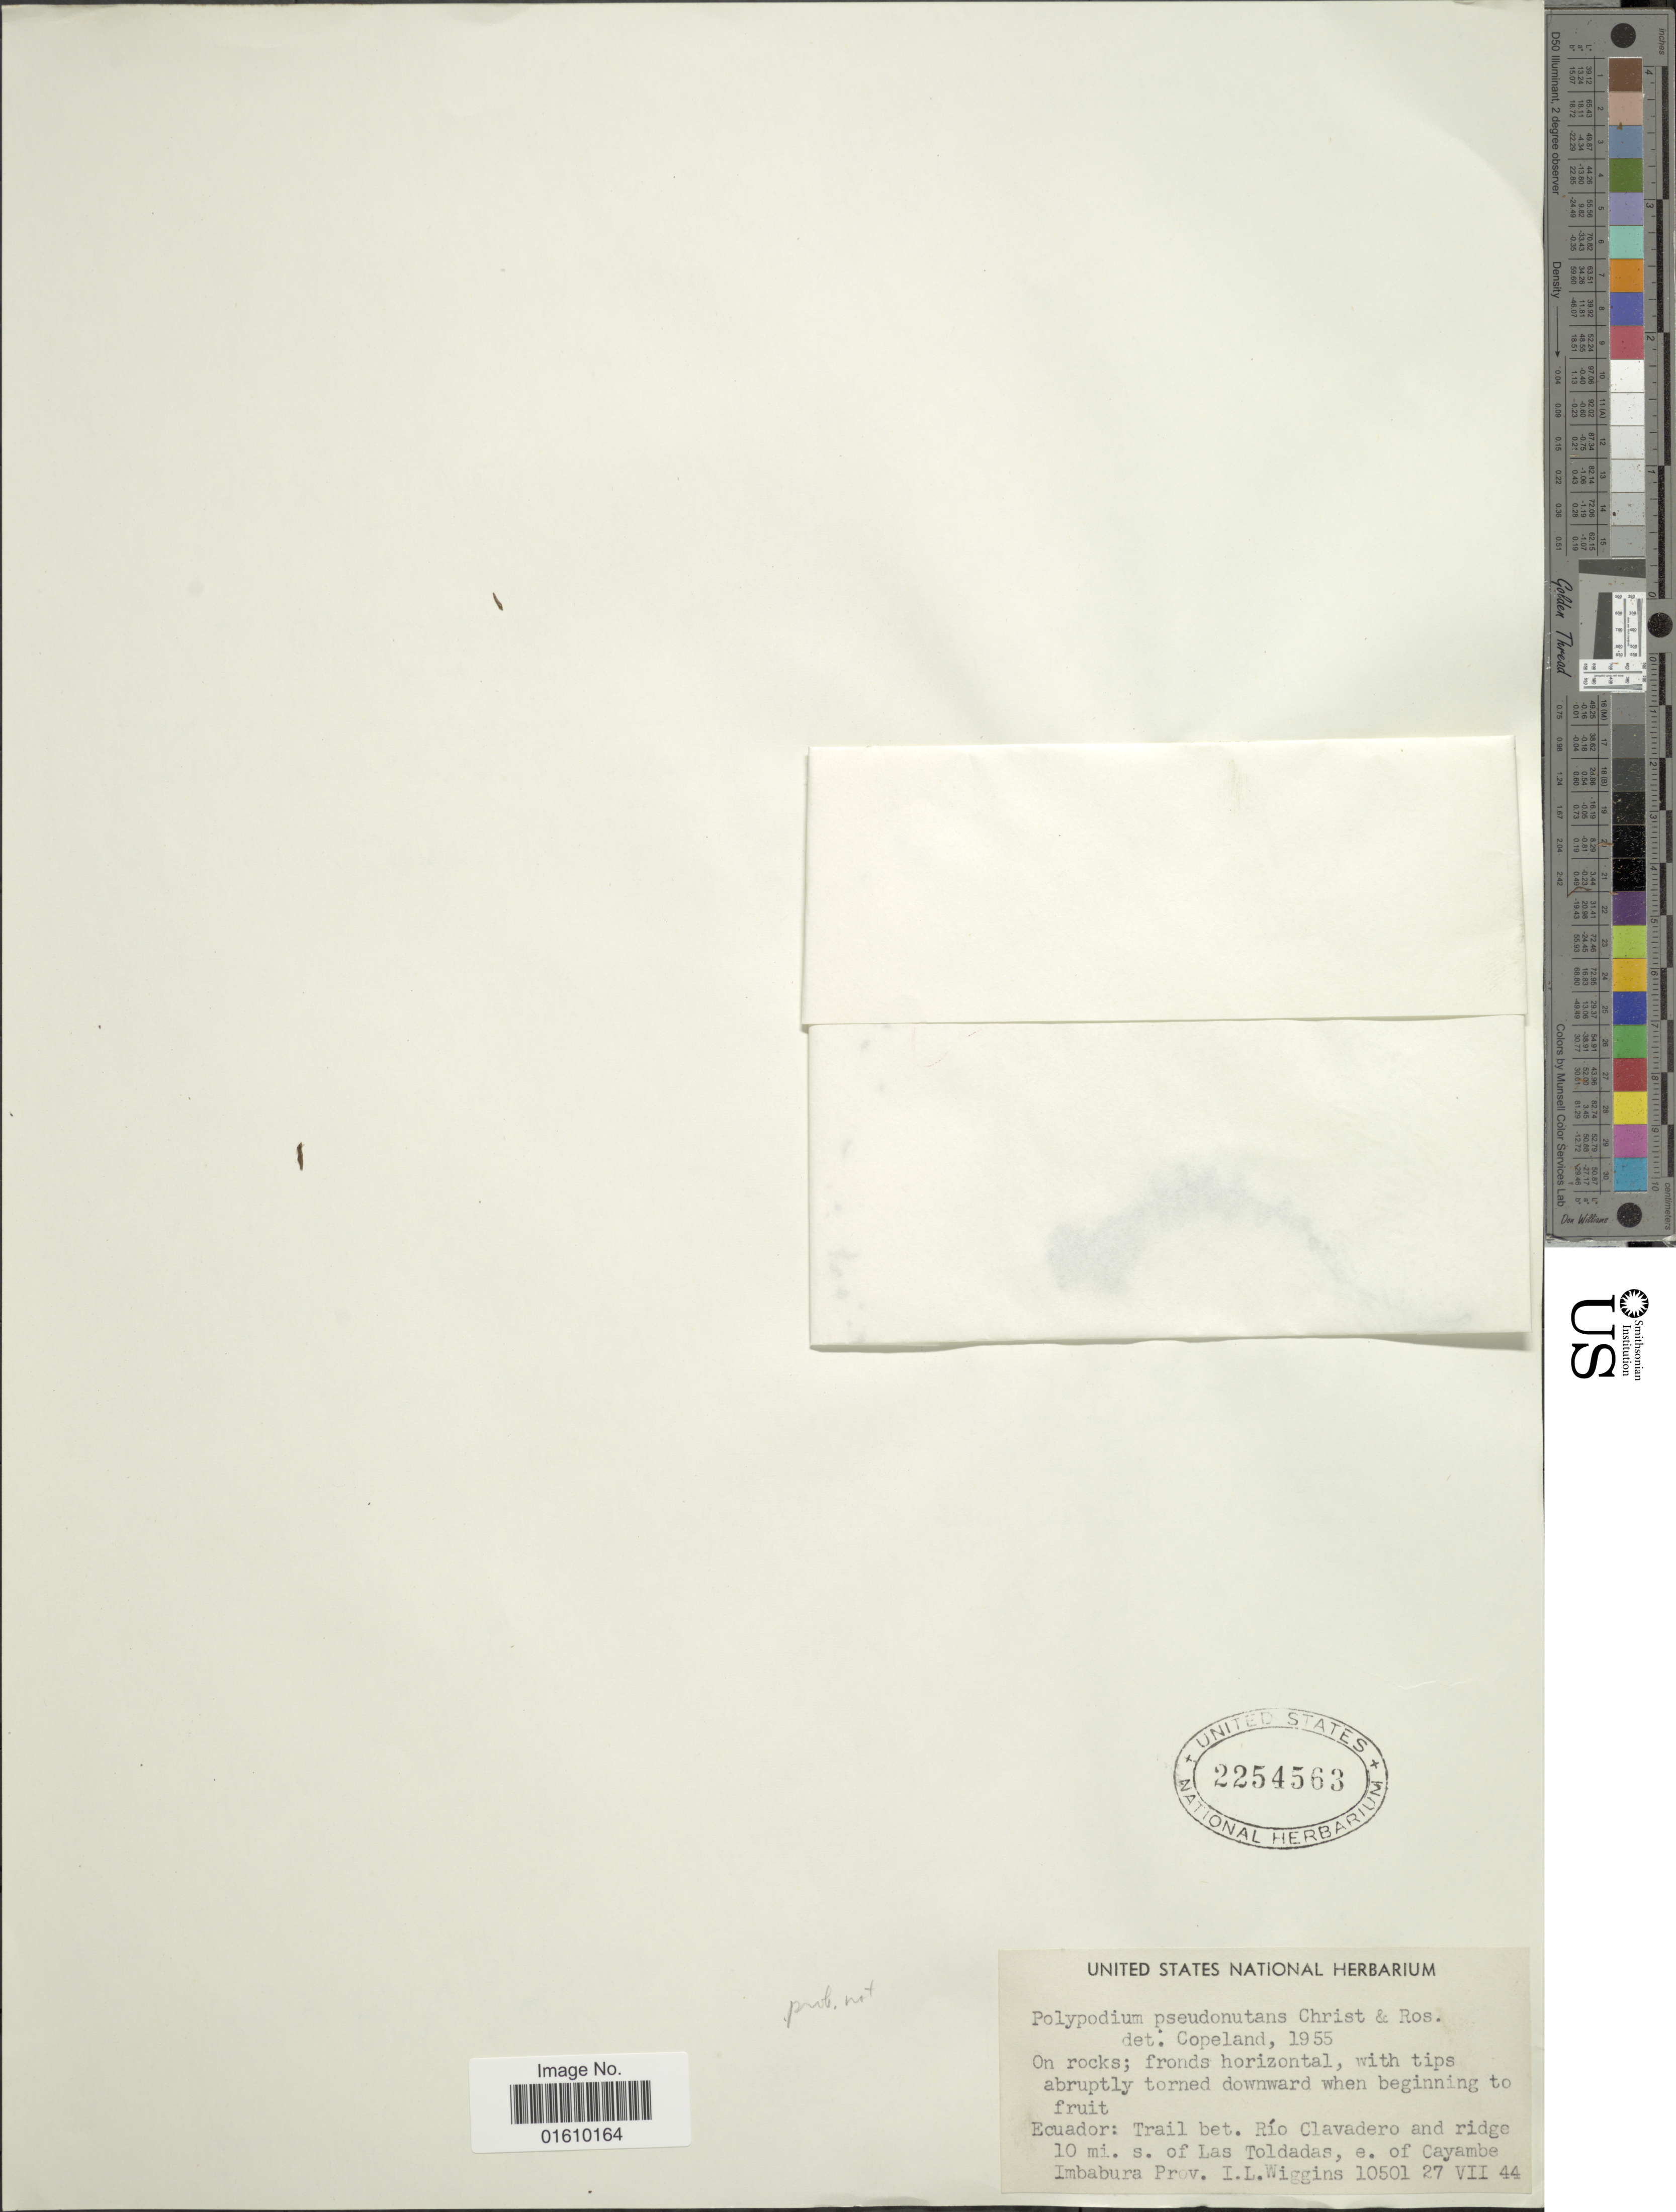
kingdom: Plantae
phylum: Tracheophyta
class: Polypodiopsida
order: Polypodiales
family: Polypodiaceae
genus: Melpomene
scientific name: Melpomene pseudonutans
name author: (Christ & Rosenst.) A.R. Sm. & R.C. Moran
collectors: I. L. Wiggins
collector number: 10501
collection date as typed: Transcribed d/m/y: 27/7/44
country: Ecuador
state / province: Imbabura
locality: Trail bet. Río Clavadero and ridge 10 mi. s. of Las Toldadas, e. of Cayambe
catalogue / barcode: US 2254563